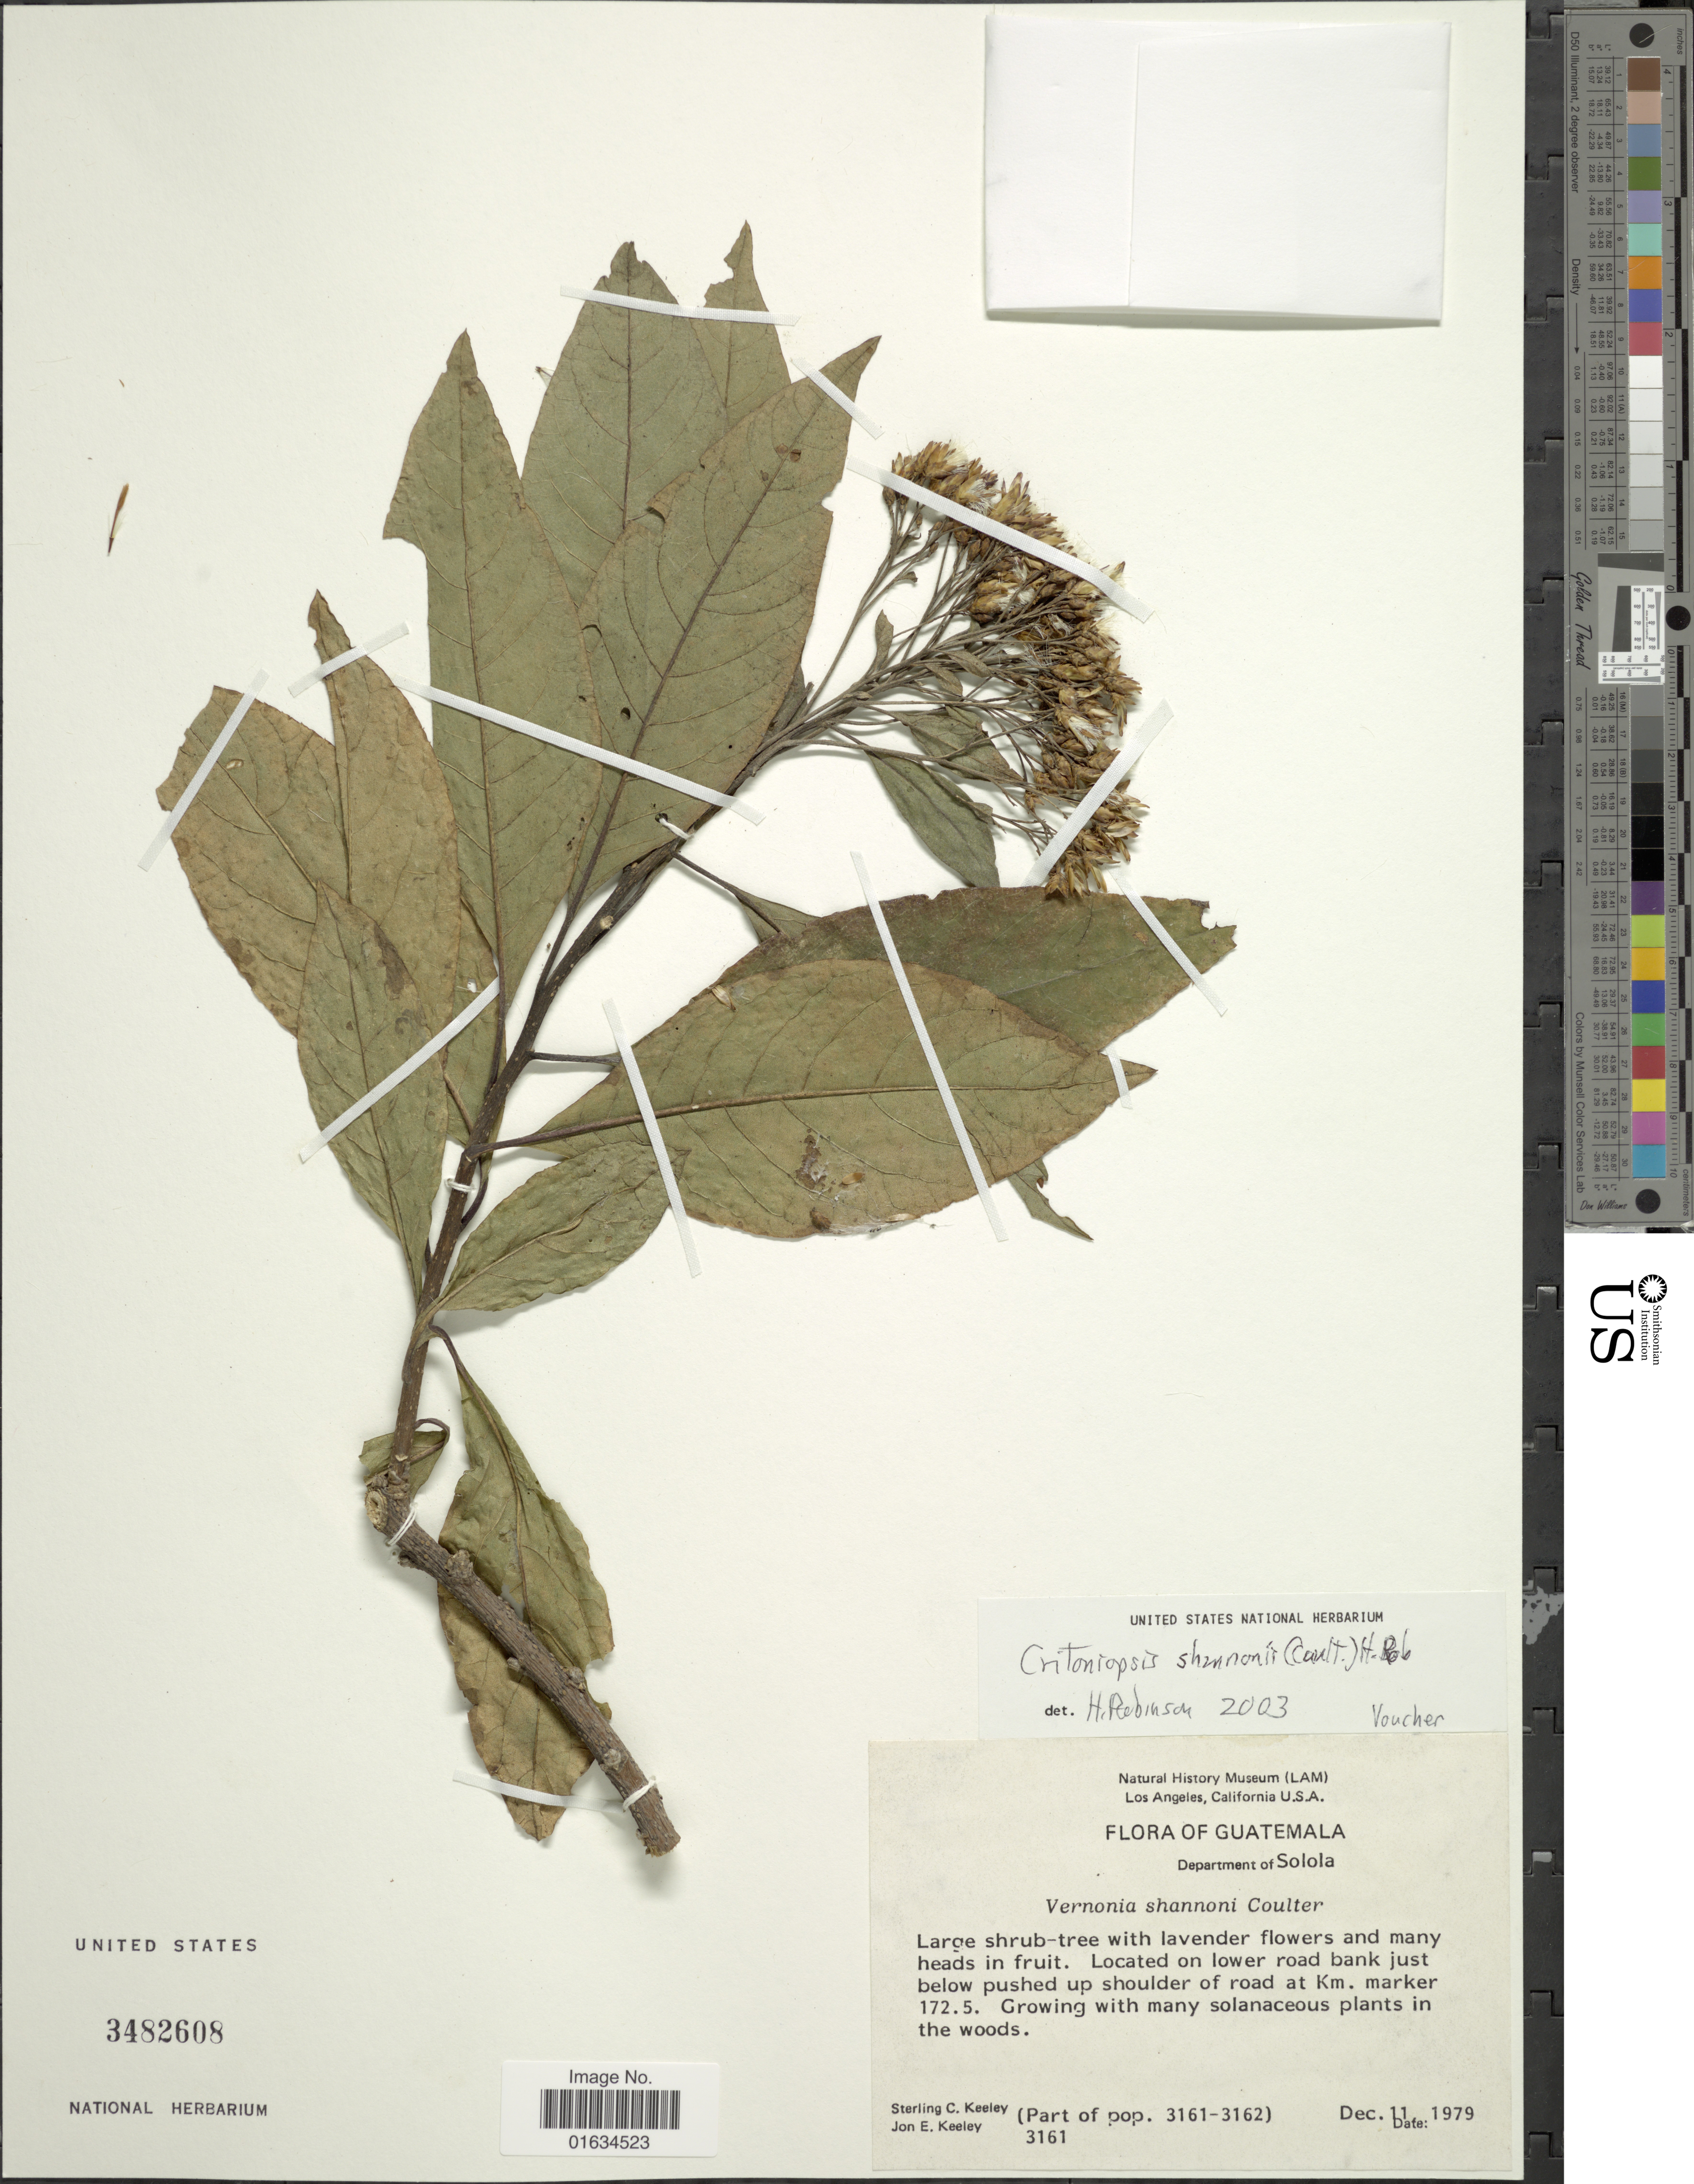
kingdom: Plantae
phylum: Tracheophyta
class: Magnoliopsida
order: Asterales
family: Asteraceae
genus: Critoniopsis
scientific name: Critoniopsis shannonii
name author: (Coult.) H. Rob.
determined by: Renon, Polla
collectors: S. C. Keeley & J. E. Keeley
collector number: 3161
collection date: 1979-12-11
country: Guatemala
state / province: Sololá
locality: Located on lower road bank just below pushed up shoulder of road at Km. marker 172.5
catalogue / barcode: US 3482608